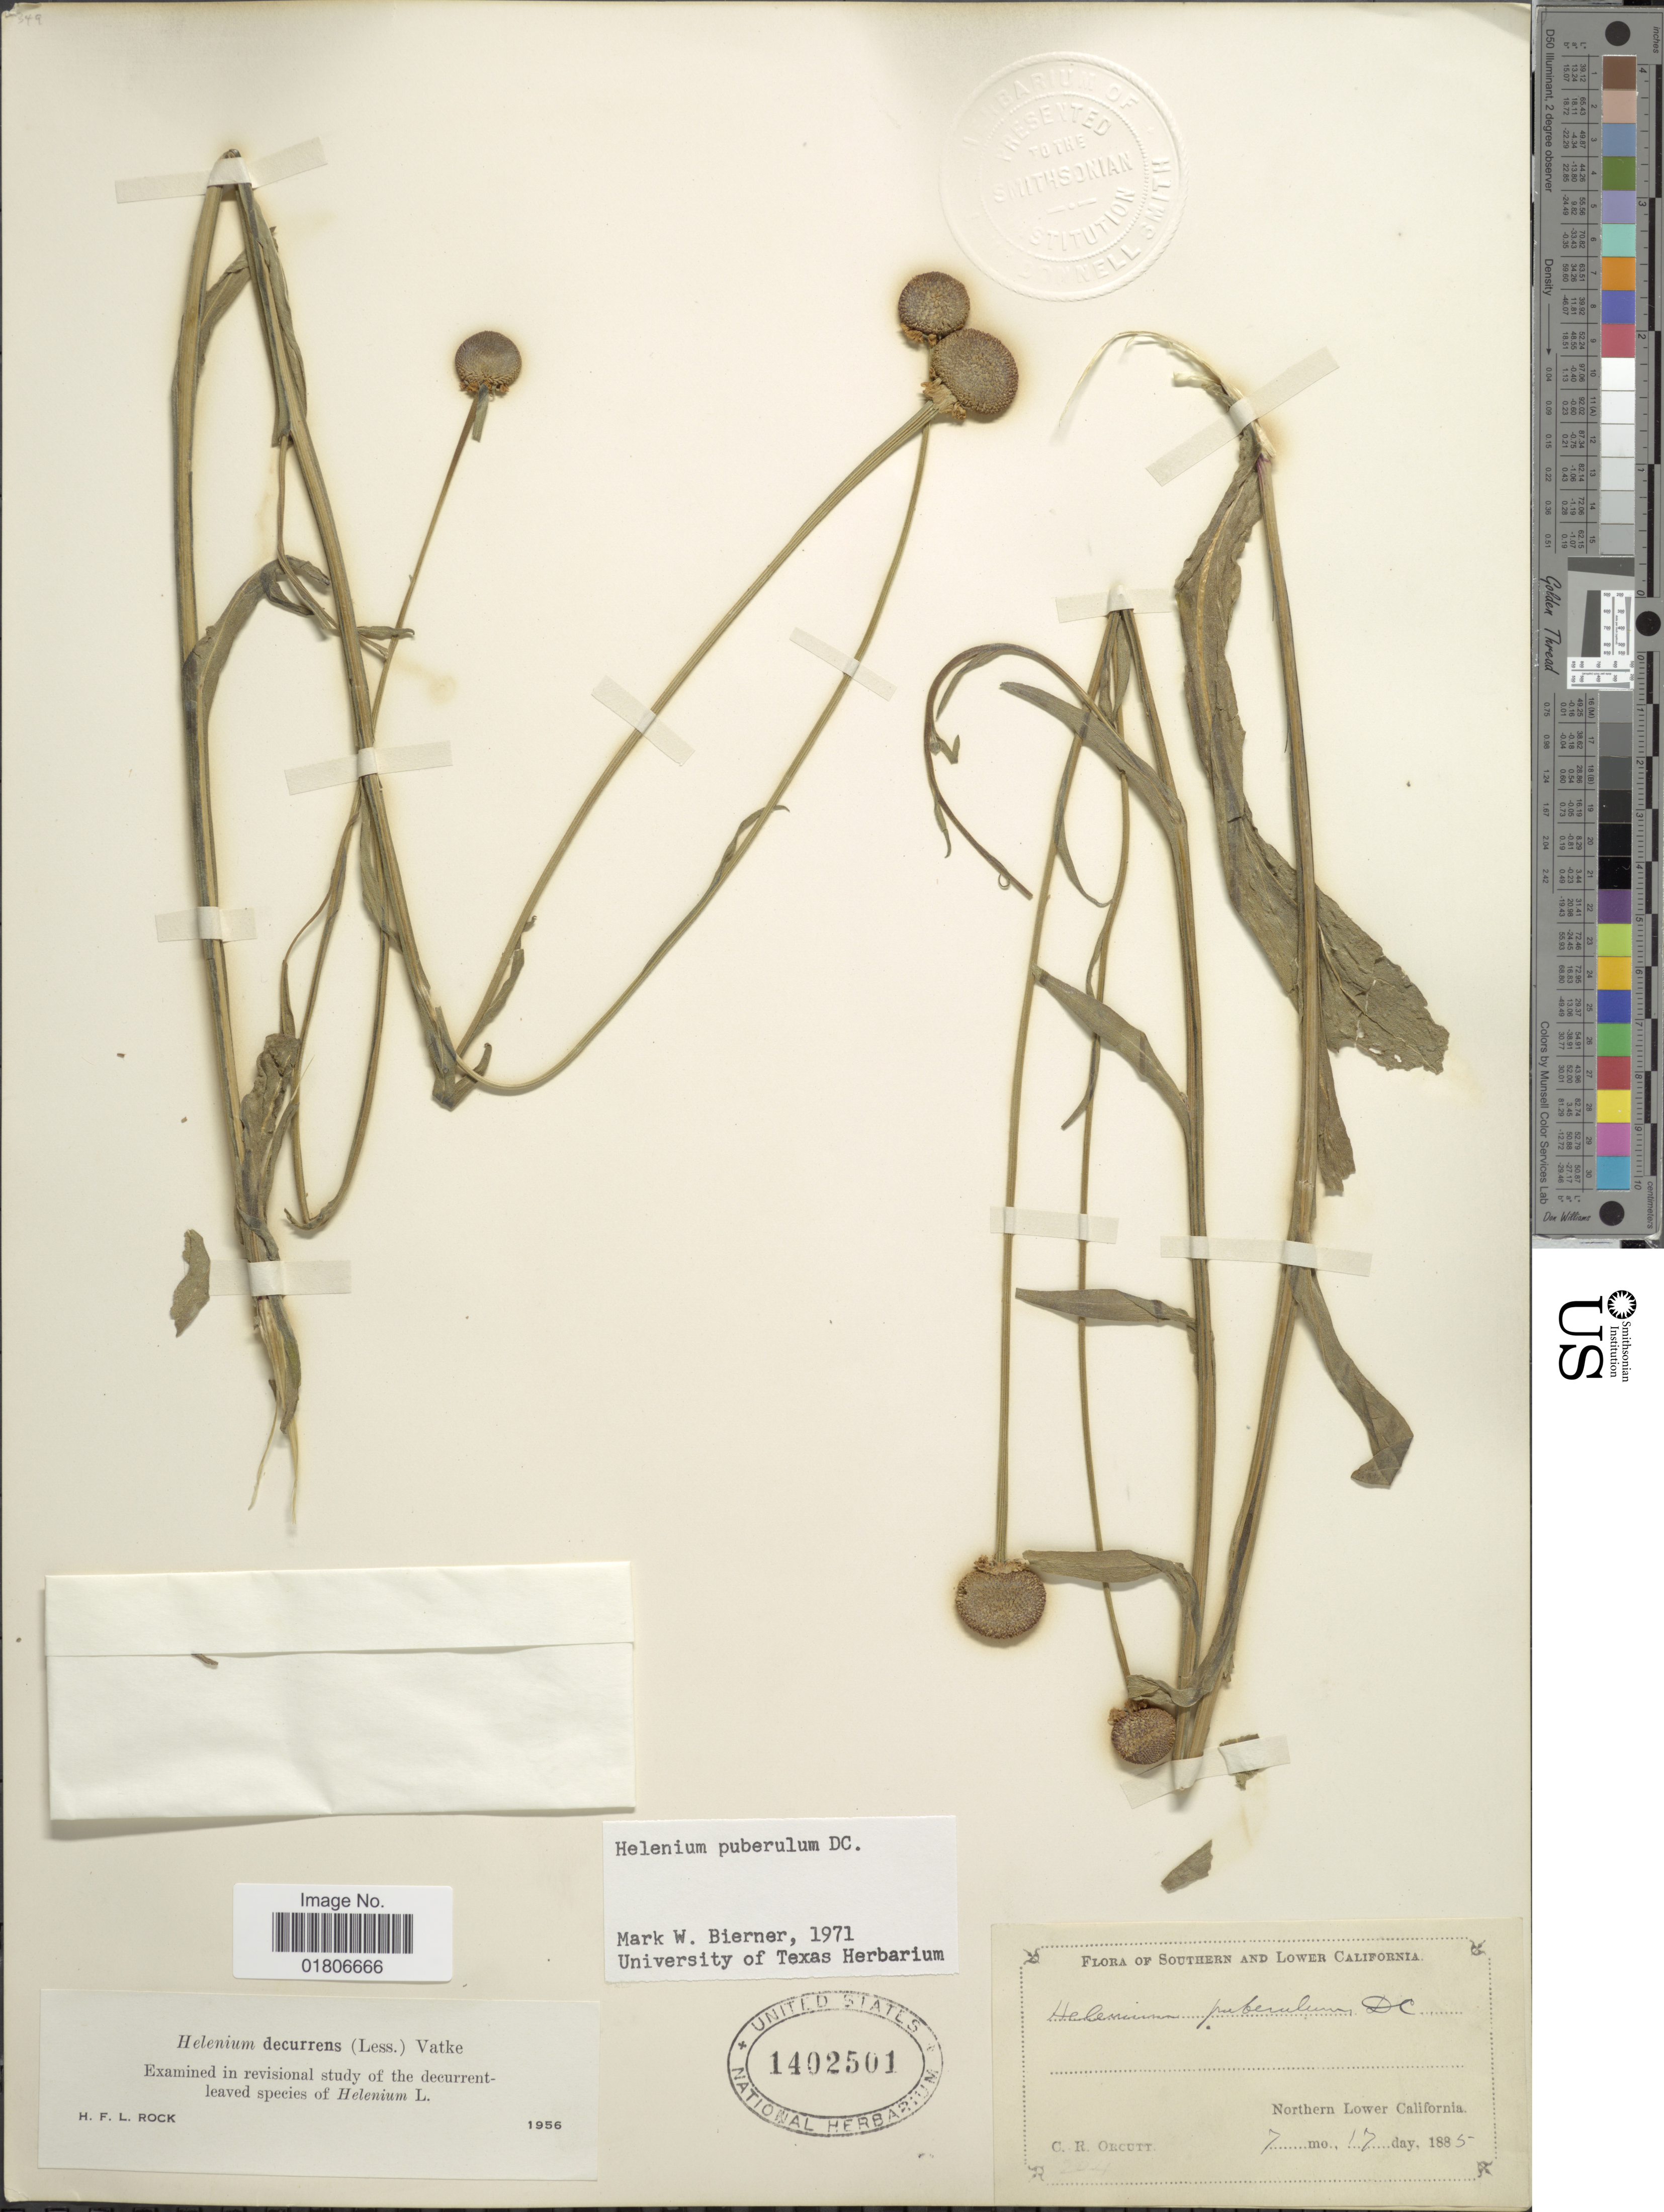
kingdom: Plantae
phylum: Tracheophyta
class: Magnoliopsida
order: Asterales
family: Asteraceae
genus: Helenium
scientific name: Helenium puberulum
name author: DC.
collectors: C. R. Orcutt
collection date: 1885-07-17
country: Mexico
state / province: Baja California Sur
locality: Northern Lower California. Southern and Lower California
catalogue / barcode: US 1402501